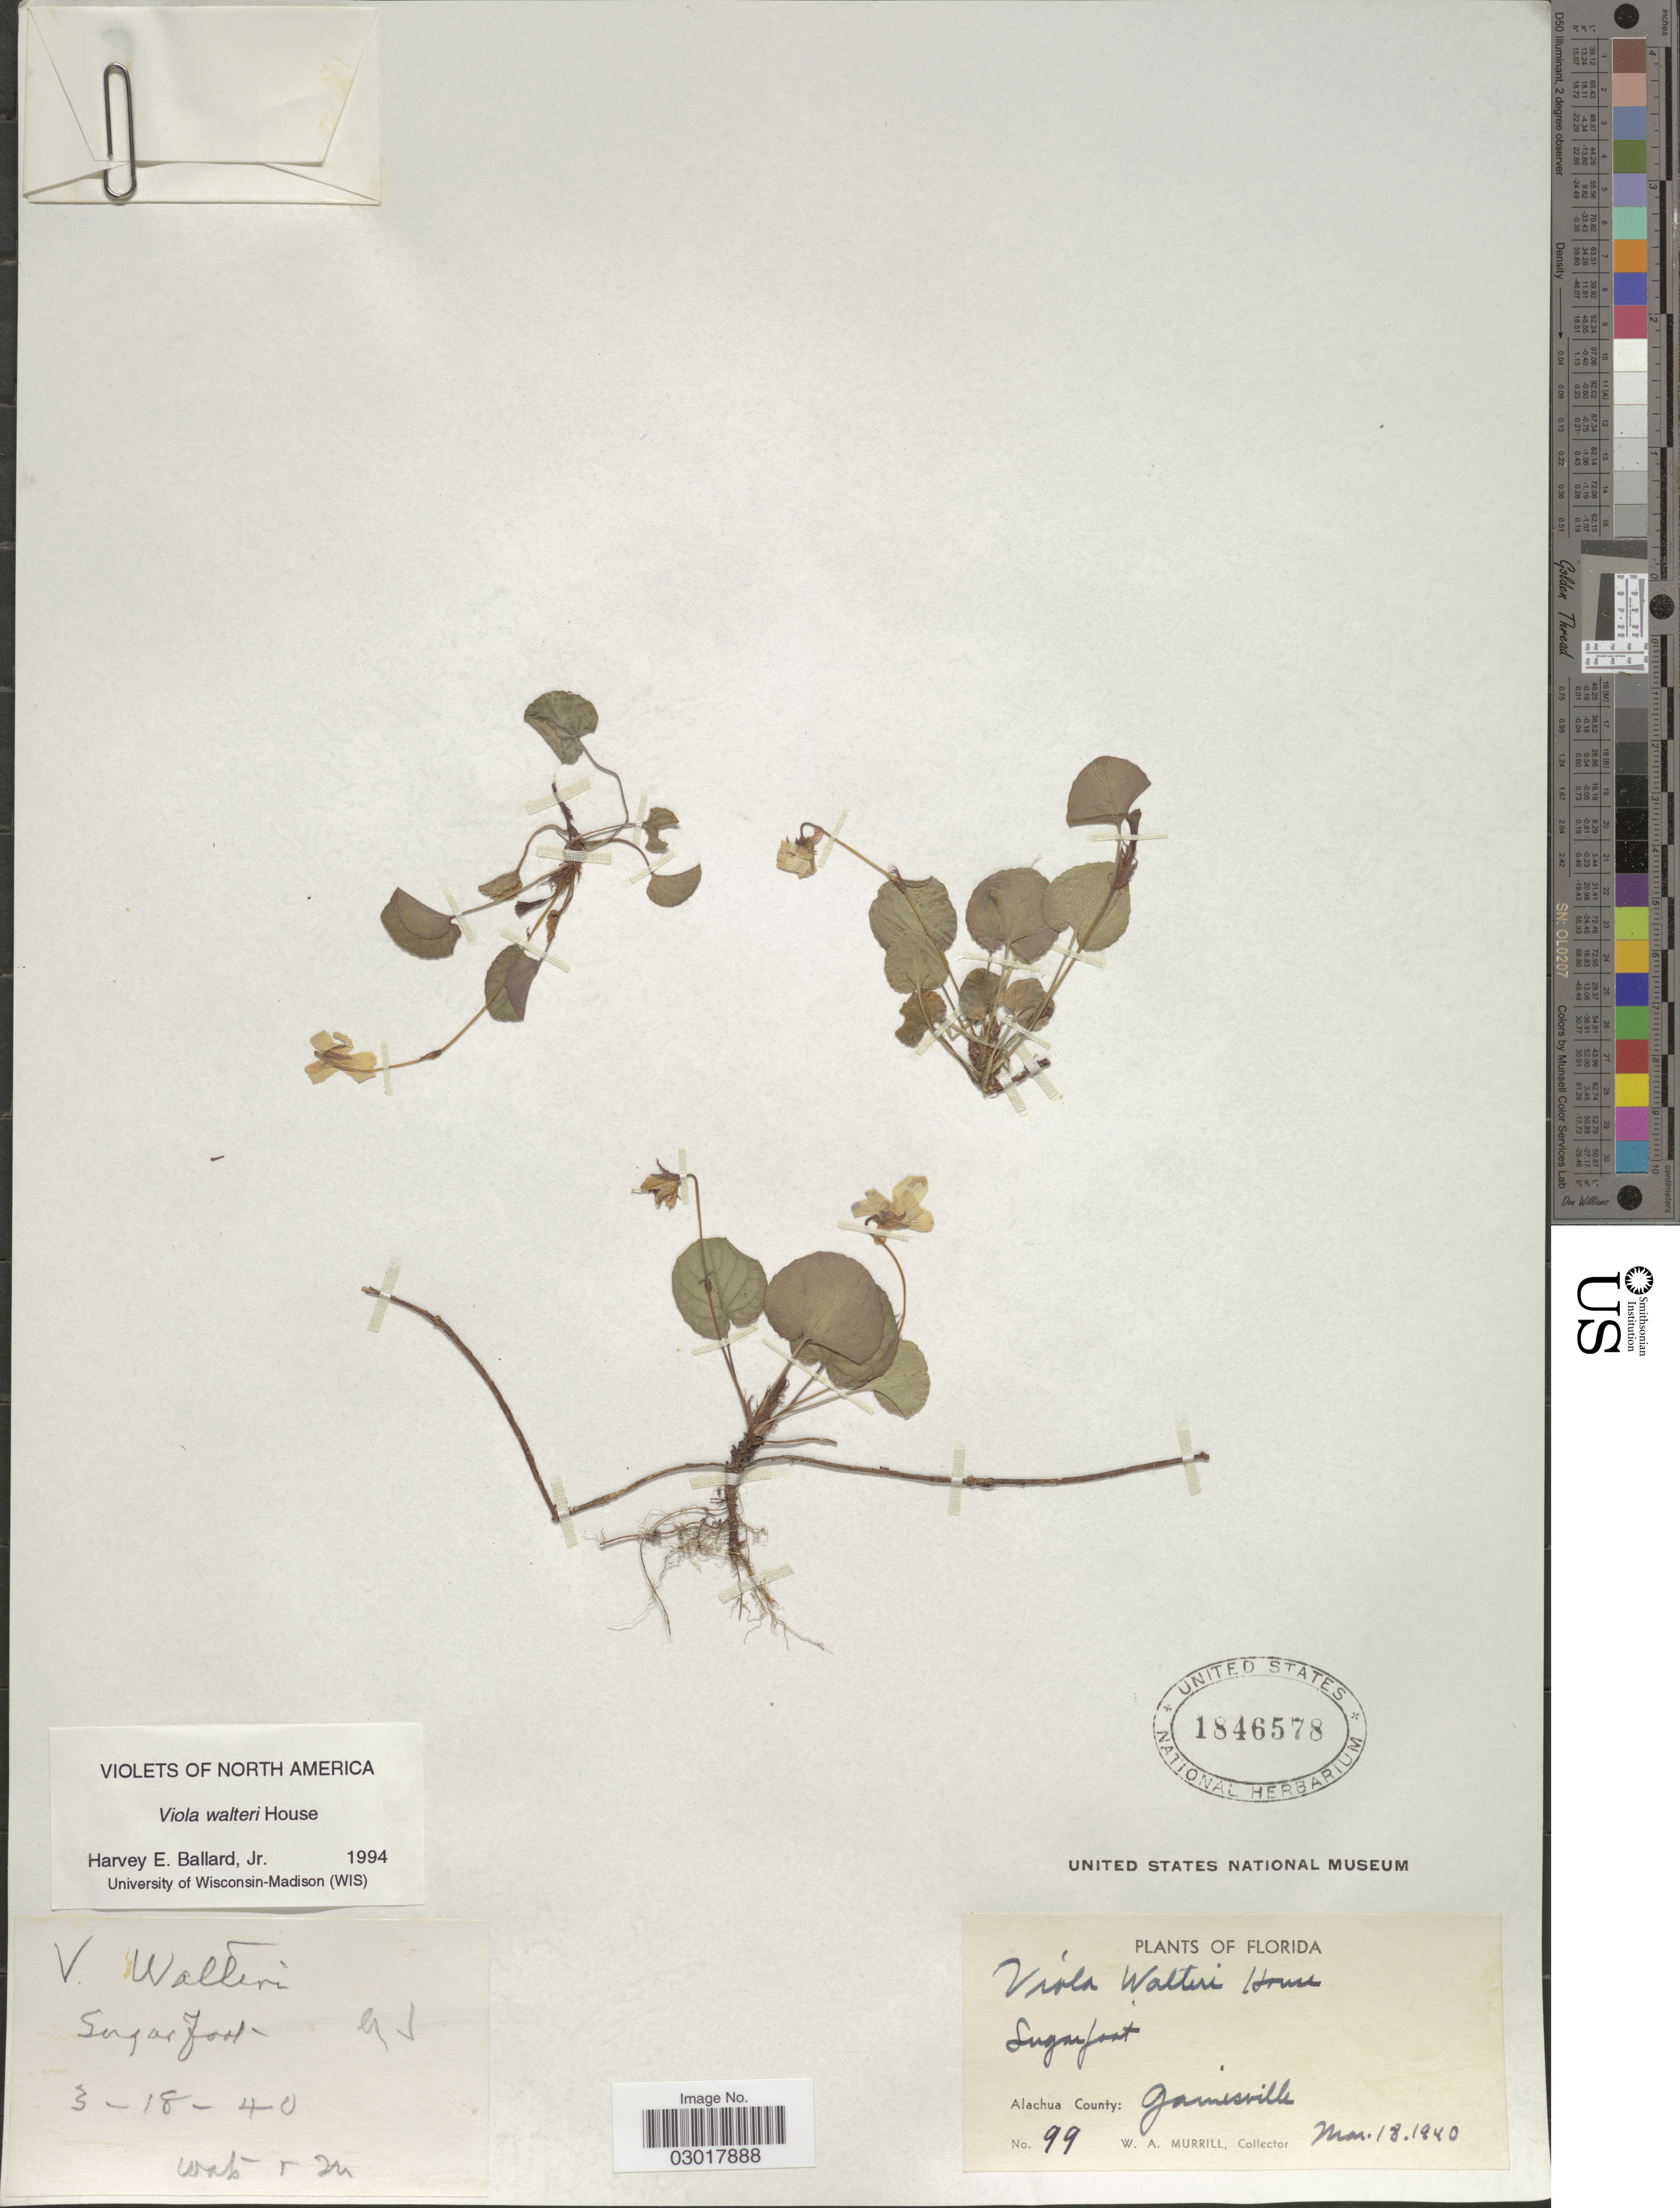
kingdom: Plantae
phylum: Tracheophyta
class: Magnoliopsida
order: Malpighiales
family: Violaceae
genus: Viola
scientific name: Viola walteri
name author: House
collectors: W. A. Murrill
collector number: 99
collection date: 1940-03-18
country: United States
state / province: Florida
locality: Alachua County: Gainesville. Sugarfoot.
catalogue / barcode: US 1846578